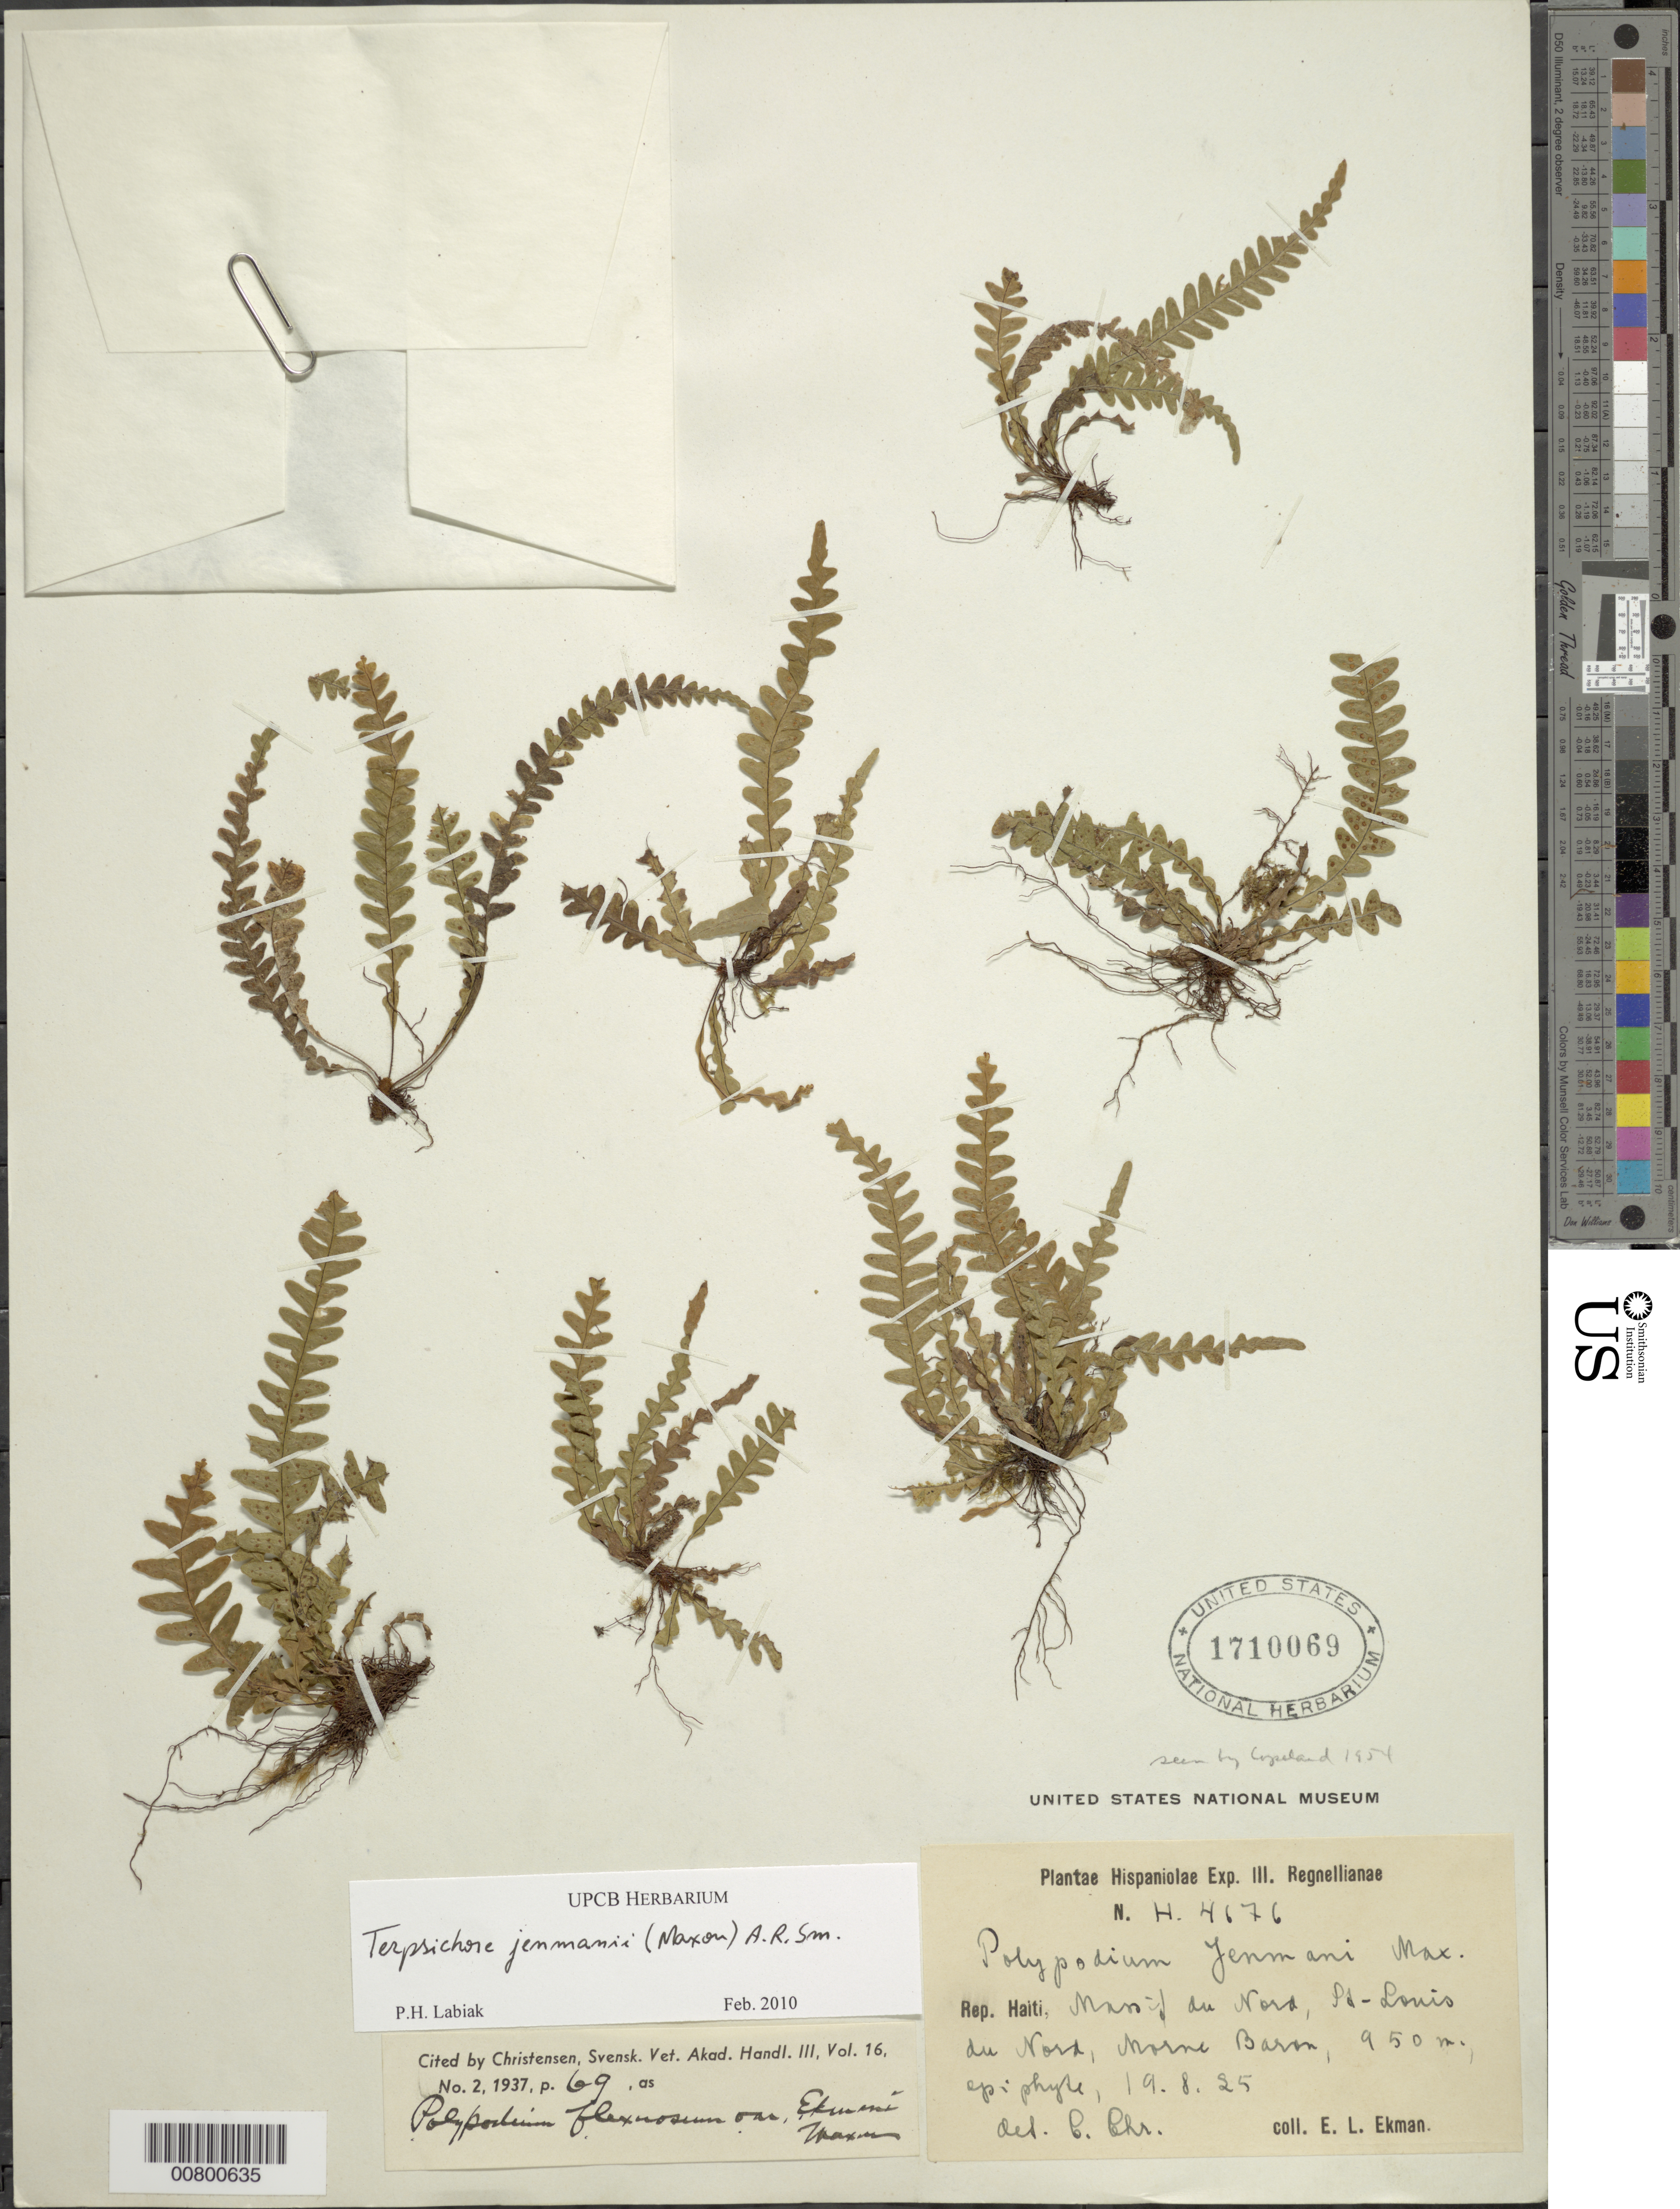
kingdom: Plantae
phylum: Tracheophyta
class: Polypodiopsida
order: Polypodiales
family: Polypodiaceae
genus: Terpsichore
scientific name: Terpsichore jenmanii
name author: (Underw. ex Maxon) A.R. Sm.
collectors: E. L. Ekman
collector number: H 4676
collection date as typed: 19 Aug 1925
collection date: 1925-08-19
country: Haiti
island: Hispaniola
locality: Massif du Nord, St. Louis du Nord, Morne Baron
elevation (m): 950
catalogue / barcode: US 1710069